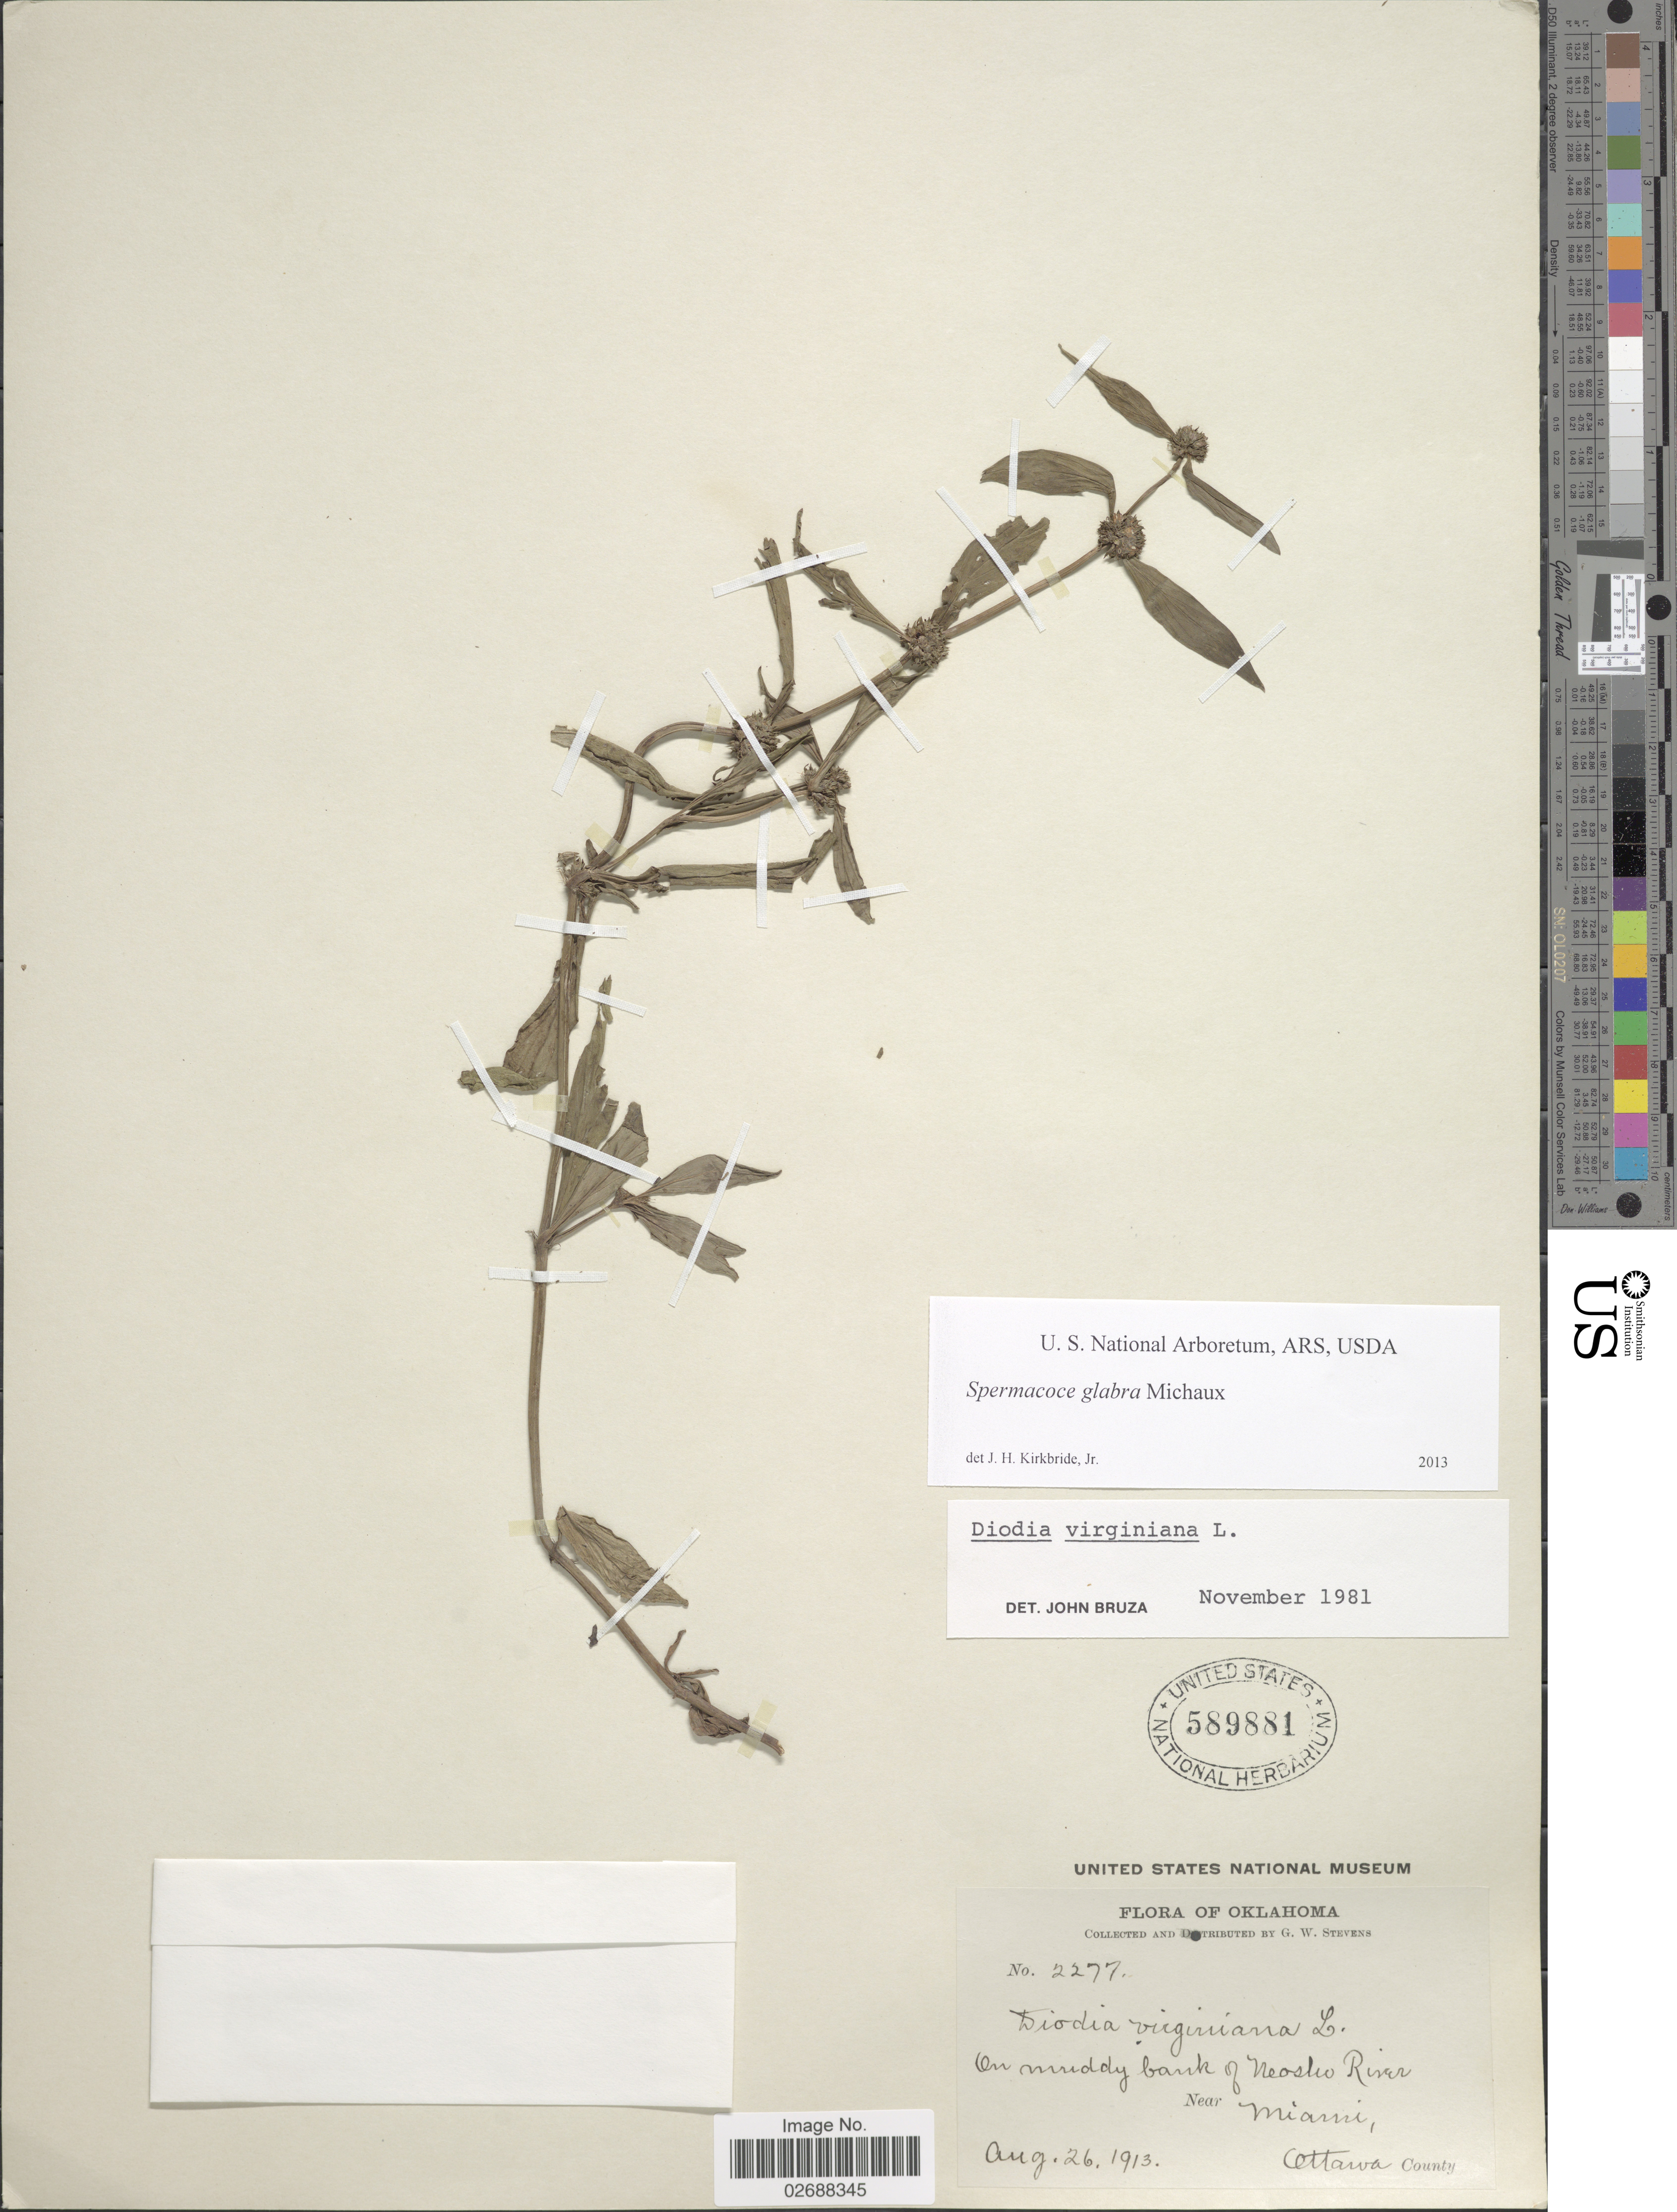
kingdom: Plantae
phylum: Tracheophyta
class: Magnoliopsida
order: Gentianales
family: Rubiaceae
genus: Spermacoce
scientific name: Spermacoce glabra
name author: Michx.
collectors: G. W. Stevens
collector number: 2277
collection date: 1913-08-26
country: United States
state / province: Oklahoma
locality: Bank of Neosho River, Near Miami, Ottawa County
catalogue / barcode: US 589881